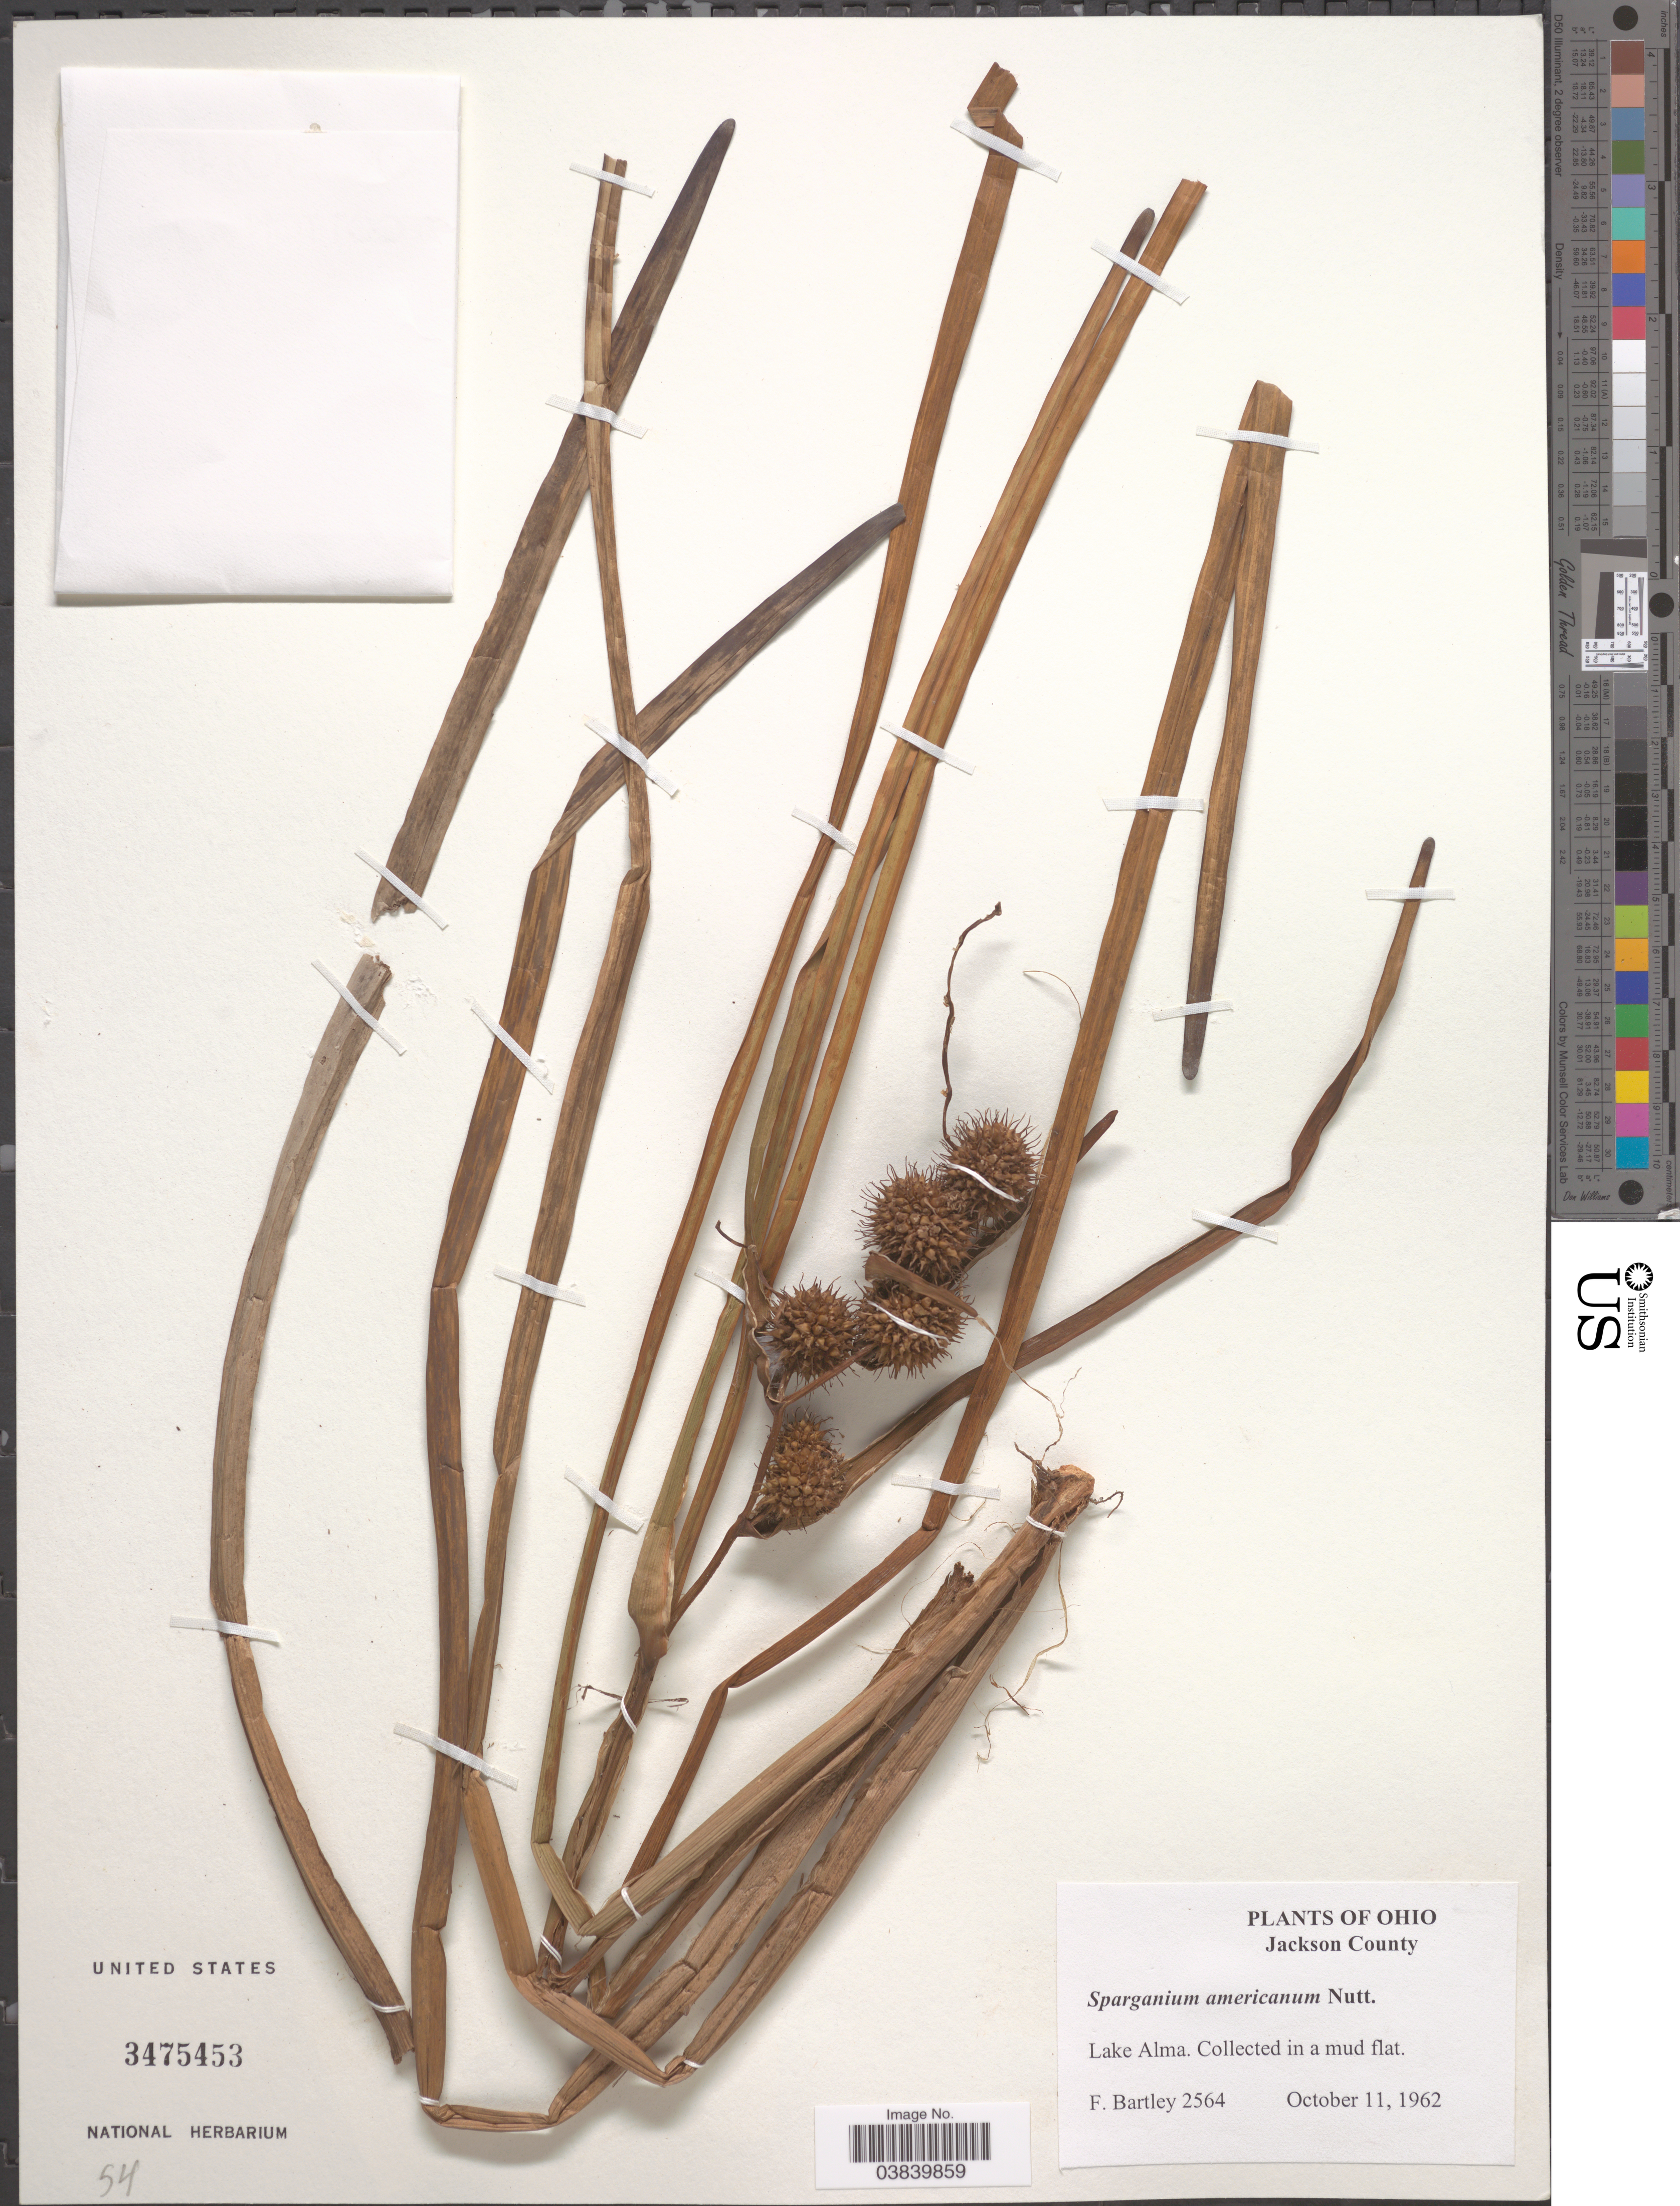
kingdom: Plantae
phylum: Tracheophyta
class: Liliopsida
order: Poales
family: Typhaceae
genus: Sparganium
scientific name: Sparganium americanum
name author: Nutt.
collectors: F. Bartley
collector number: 2564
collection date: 1962-10-11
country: United States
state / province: Ohio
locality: Jackson County. Lake Alma.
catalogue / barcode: US 3475453